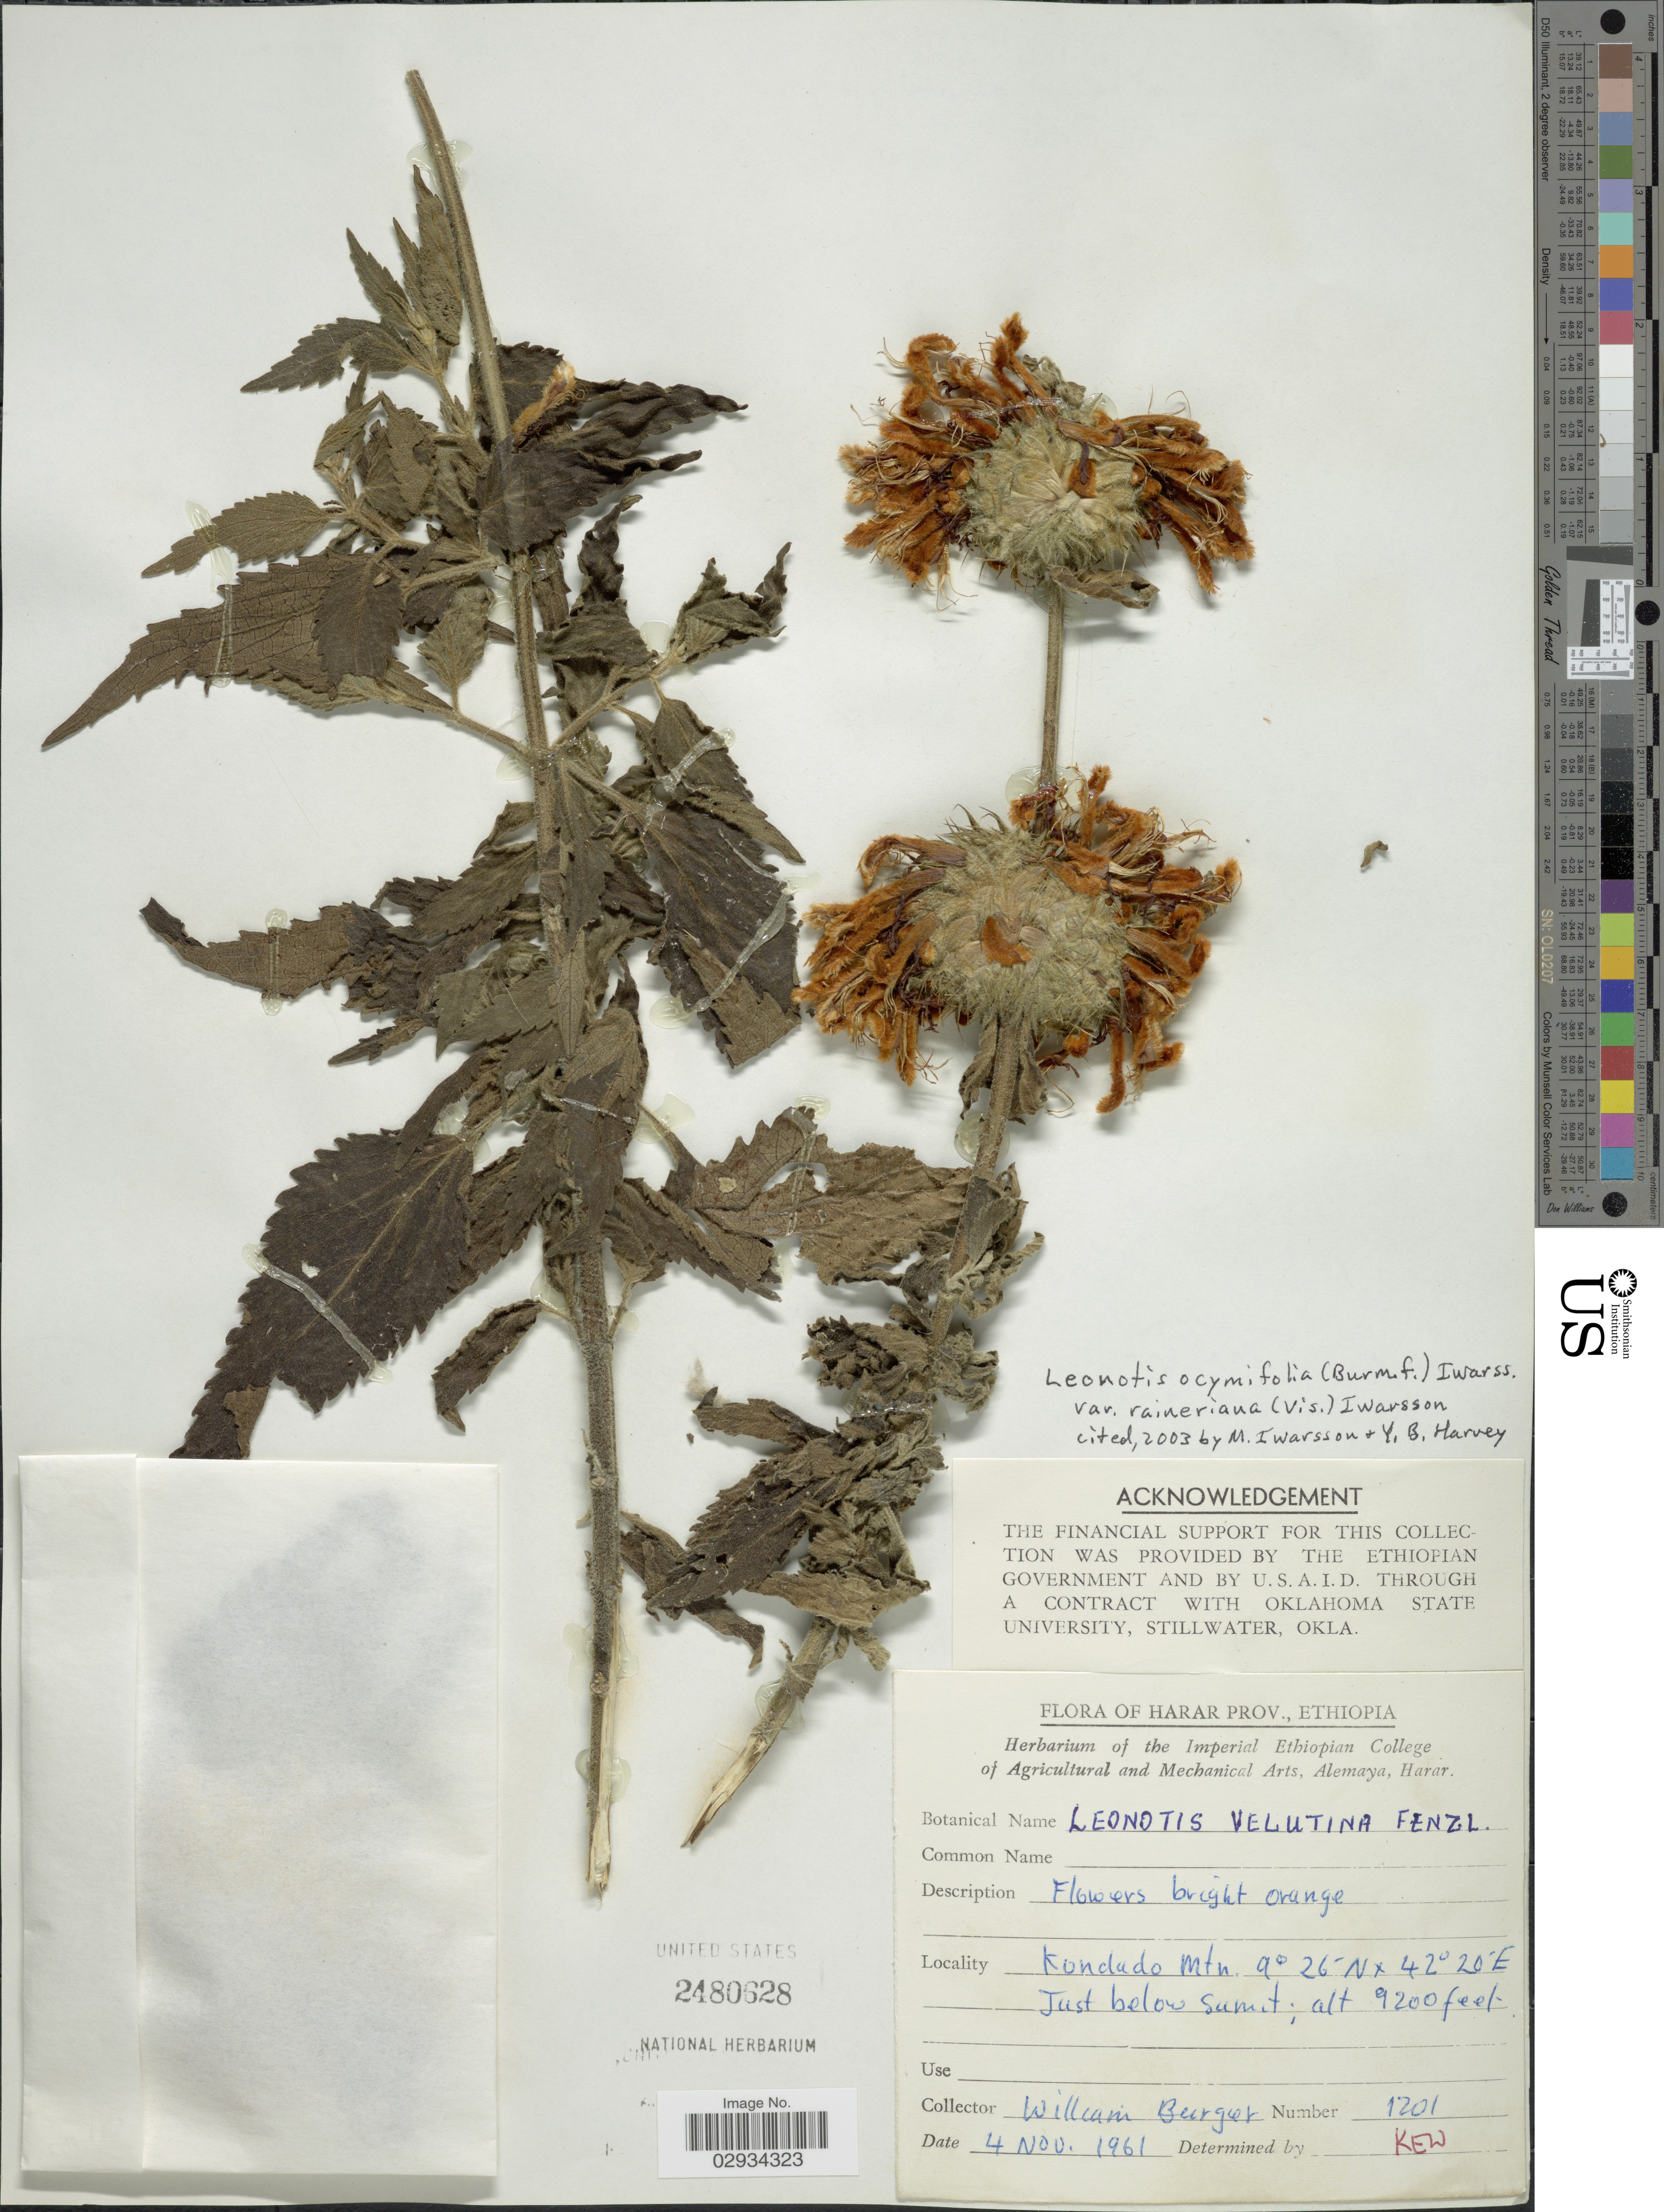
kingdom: Plantae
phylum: Tracheophyta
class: Magnoliopsida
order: Lamiales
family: Lamiaceae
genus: Leonotis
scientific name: Leonotis ocymifolia var. raineriana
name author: Iwarsson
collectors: W. Burger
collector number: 1201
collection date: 1961-11-04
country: Ethiopia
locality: Harar Prov. Kondado Mtn. Just below summit.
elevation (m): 2804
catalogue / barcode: US 2480628